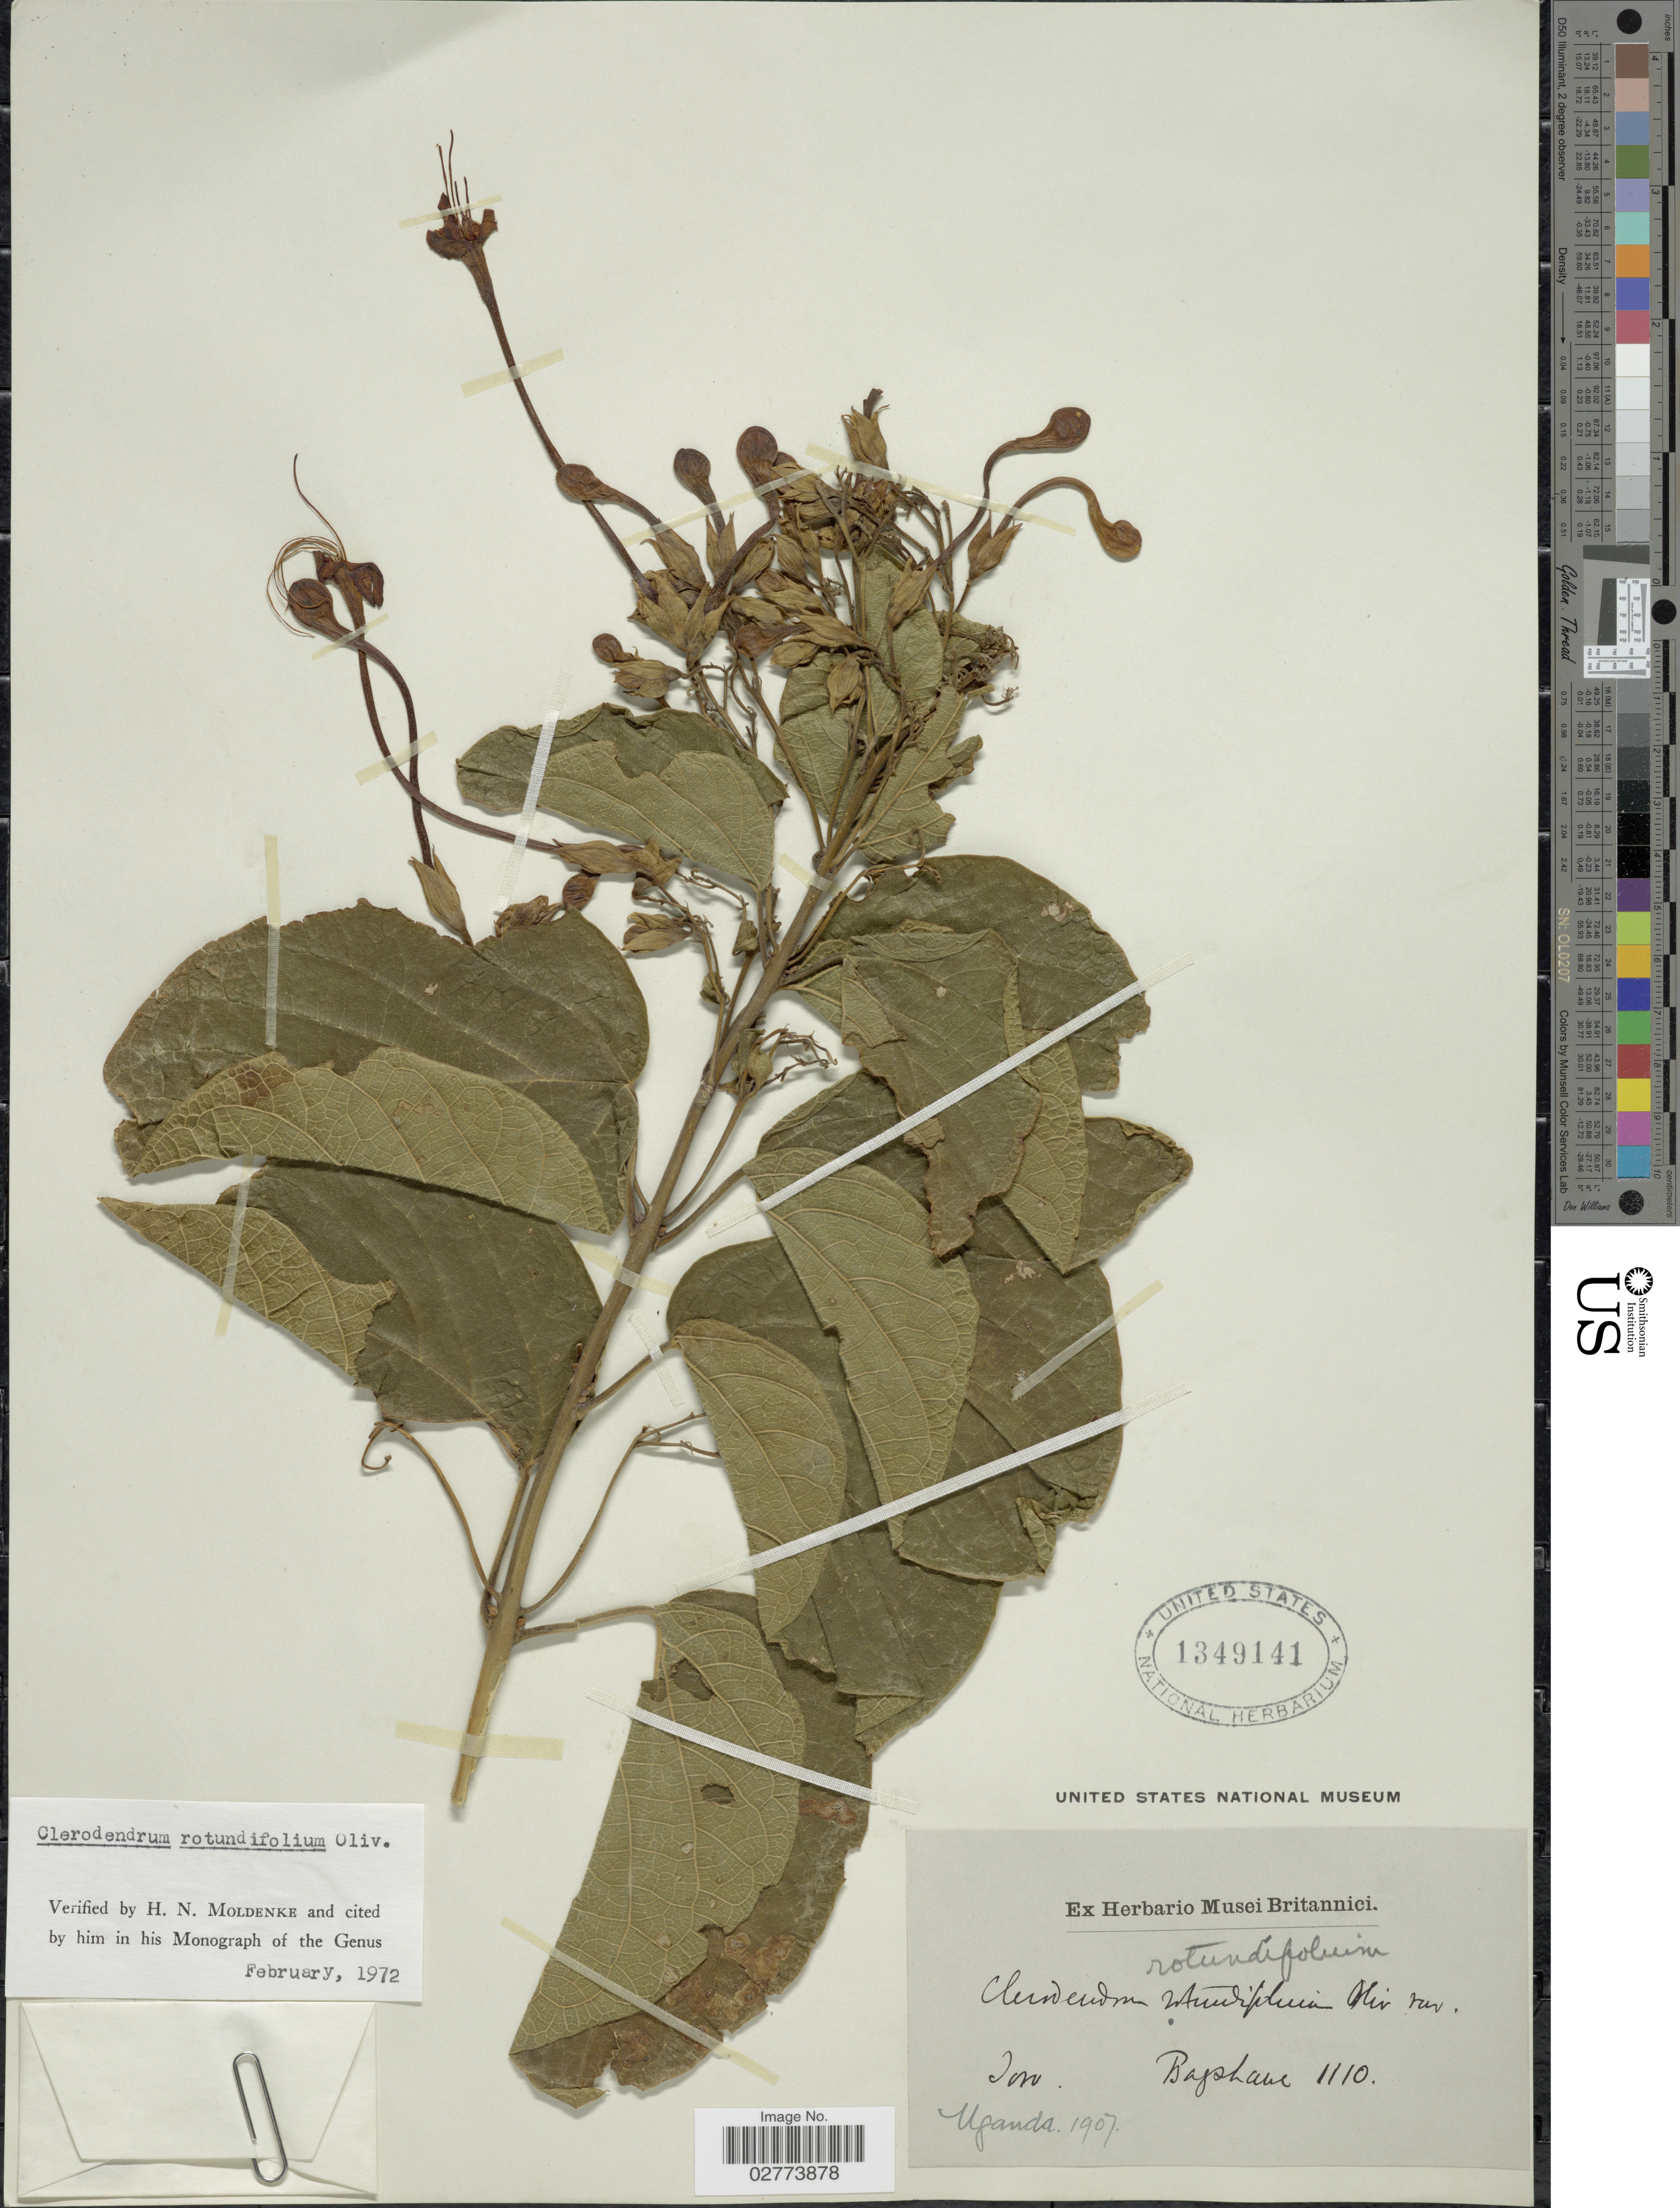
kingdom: Plantae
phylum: Tracheophyta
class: Magnoliopsida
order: Lamiales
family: Lamiaceae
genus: Clerodendrum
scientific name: Clerodendrum rotundifolium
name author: Oliv.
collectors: Baphane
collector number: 1110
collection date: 1907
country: Uganda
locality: Toro.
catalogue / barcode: US 1349141